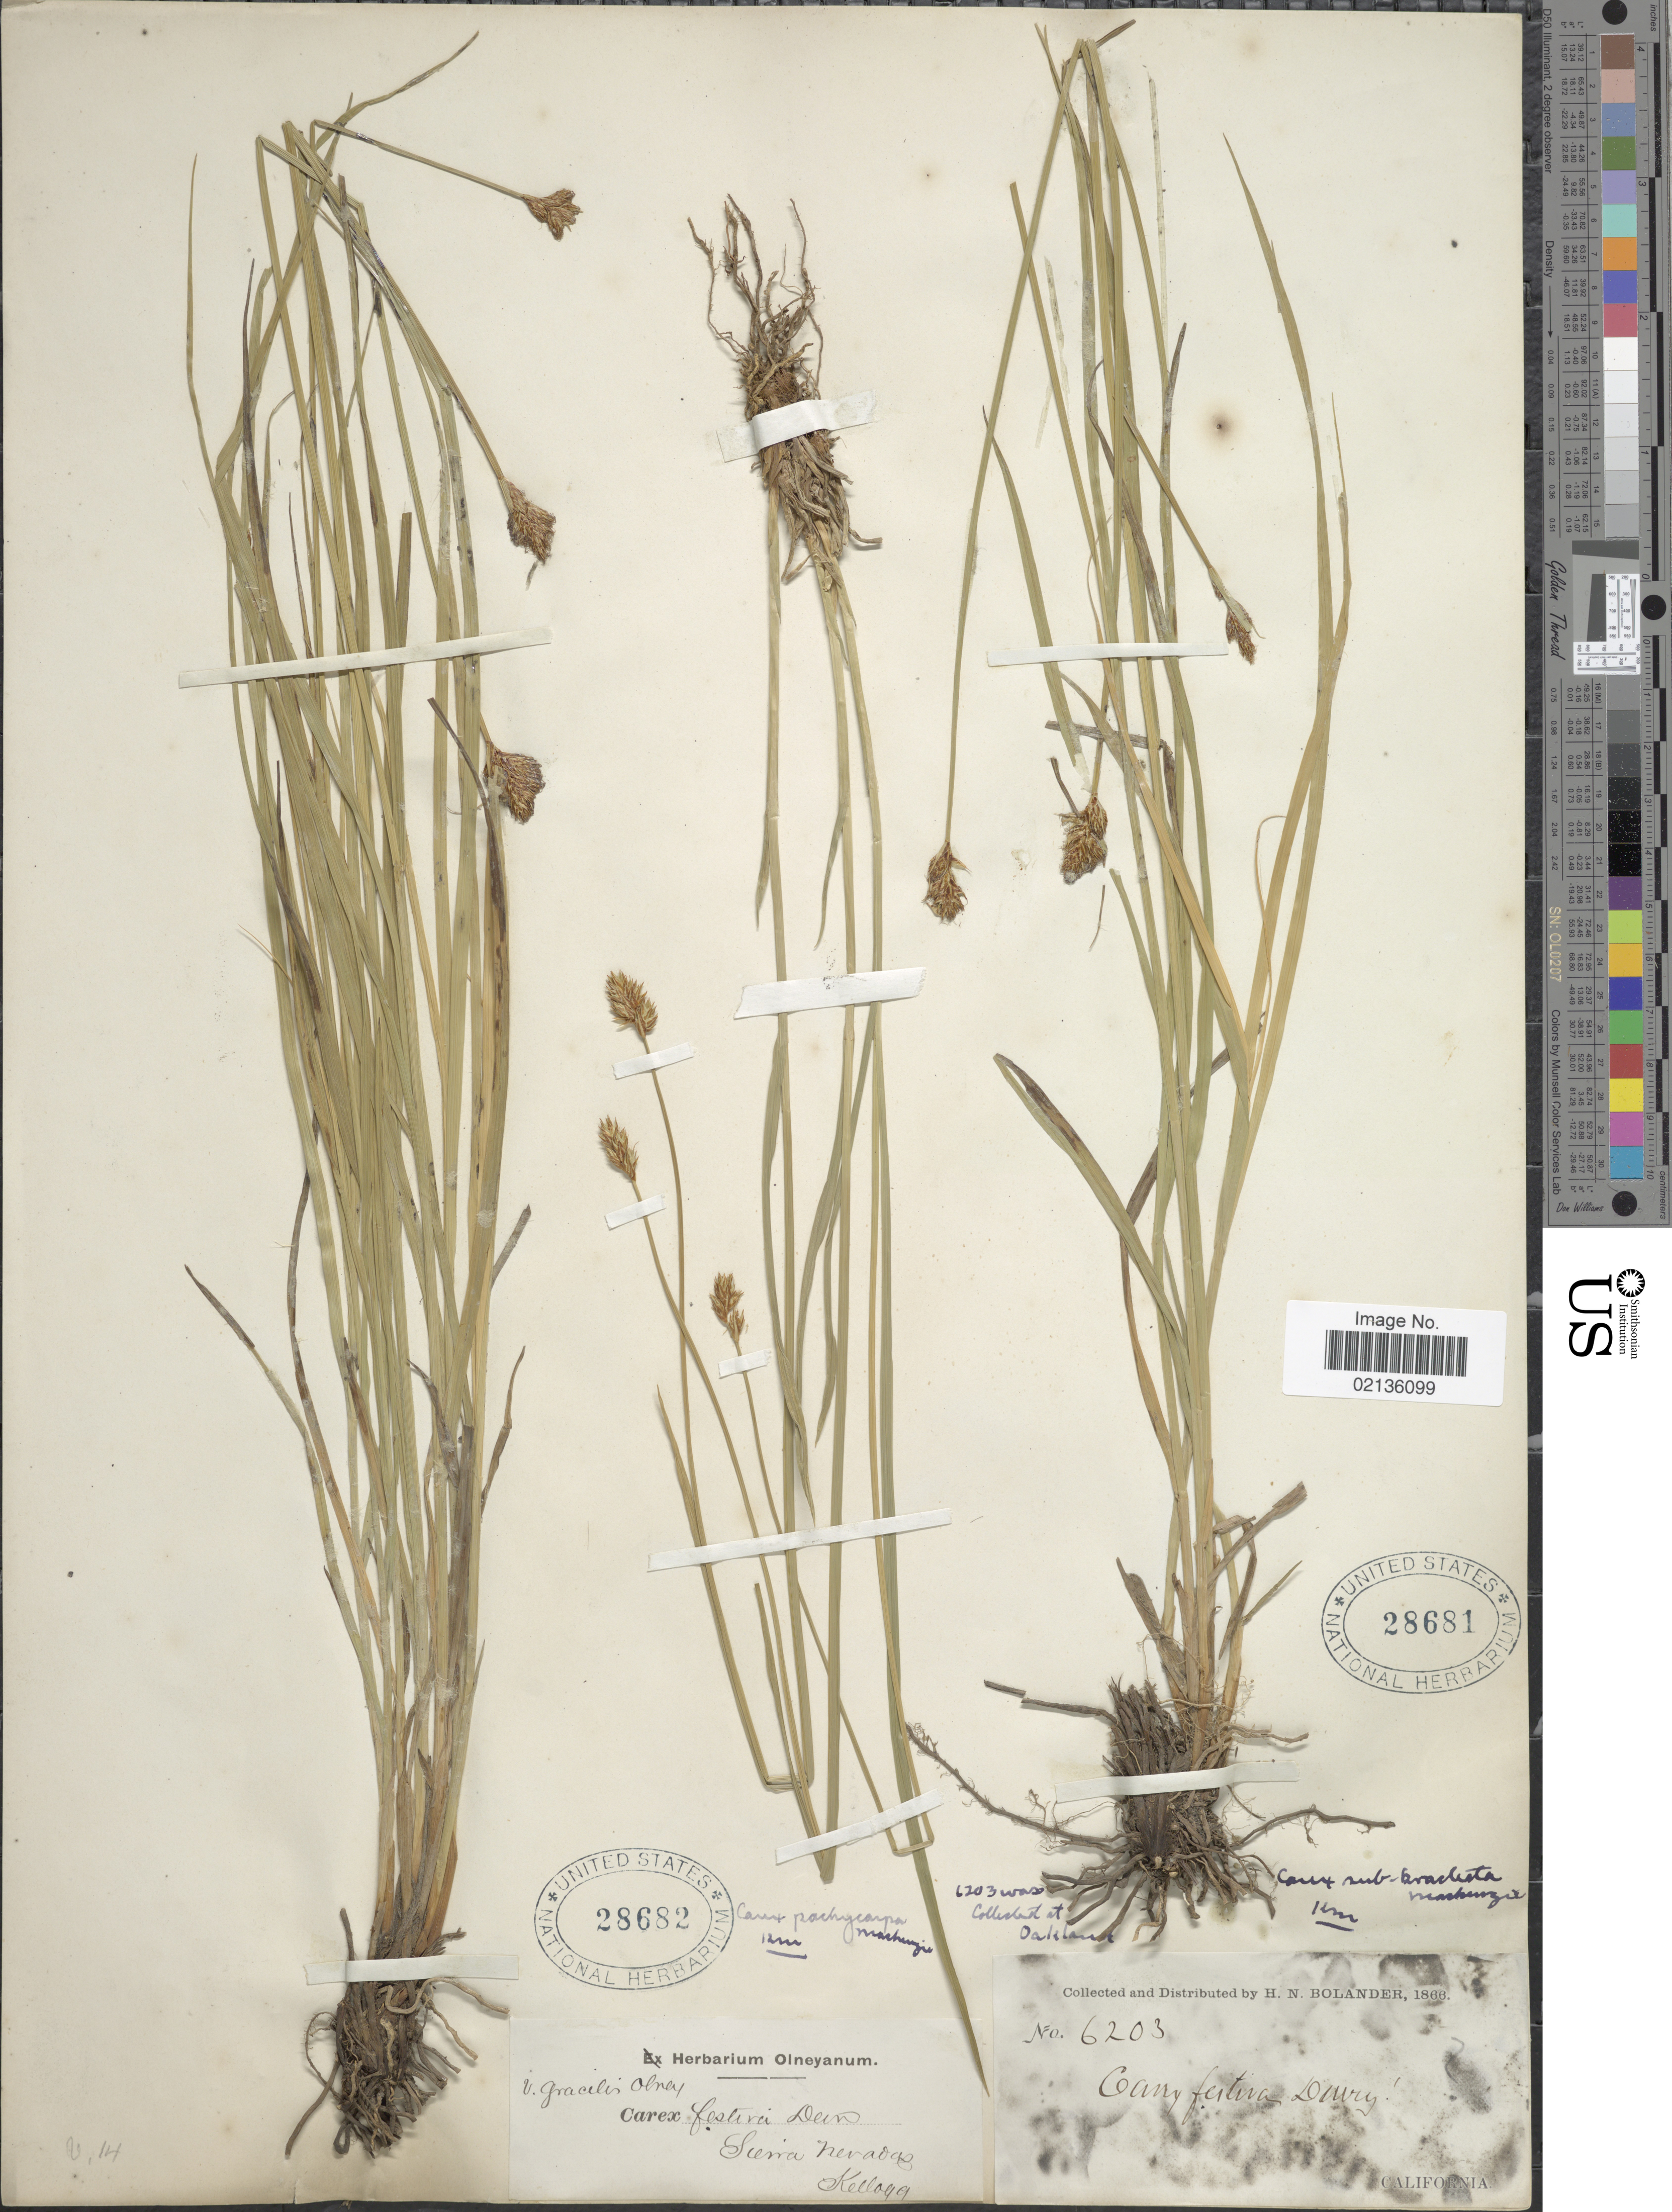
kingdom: Plantae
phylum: Tracheophyta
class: Liliopsida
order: Poales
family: Cyperaceae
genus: Carex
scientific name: Carex subbracteata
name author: Mack.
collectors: H. Bolander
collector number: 6203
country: United States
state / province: California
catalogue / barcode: US 28681-2